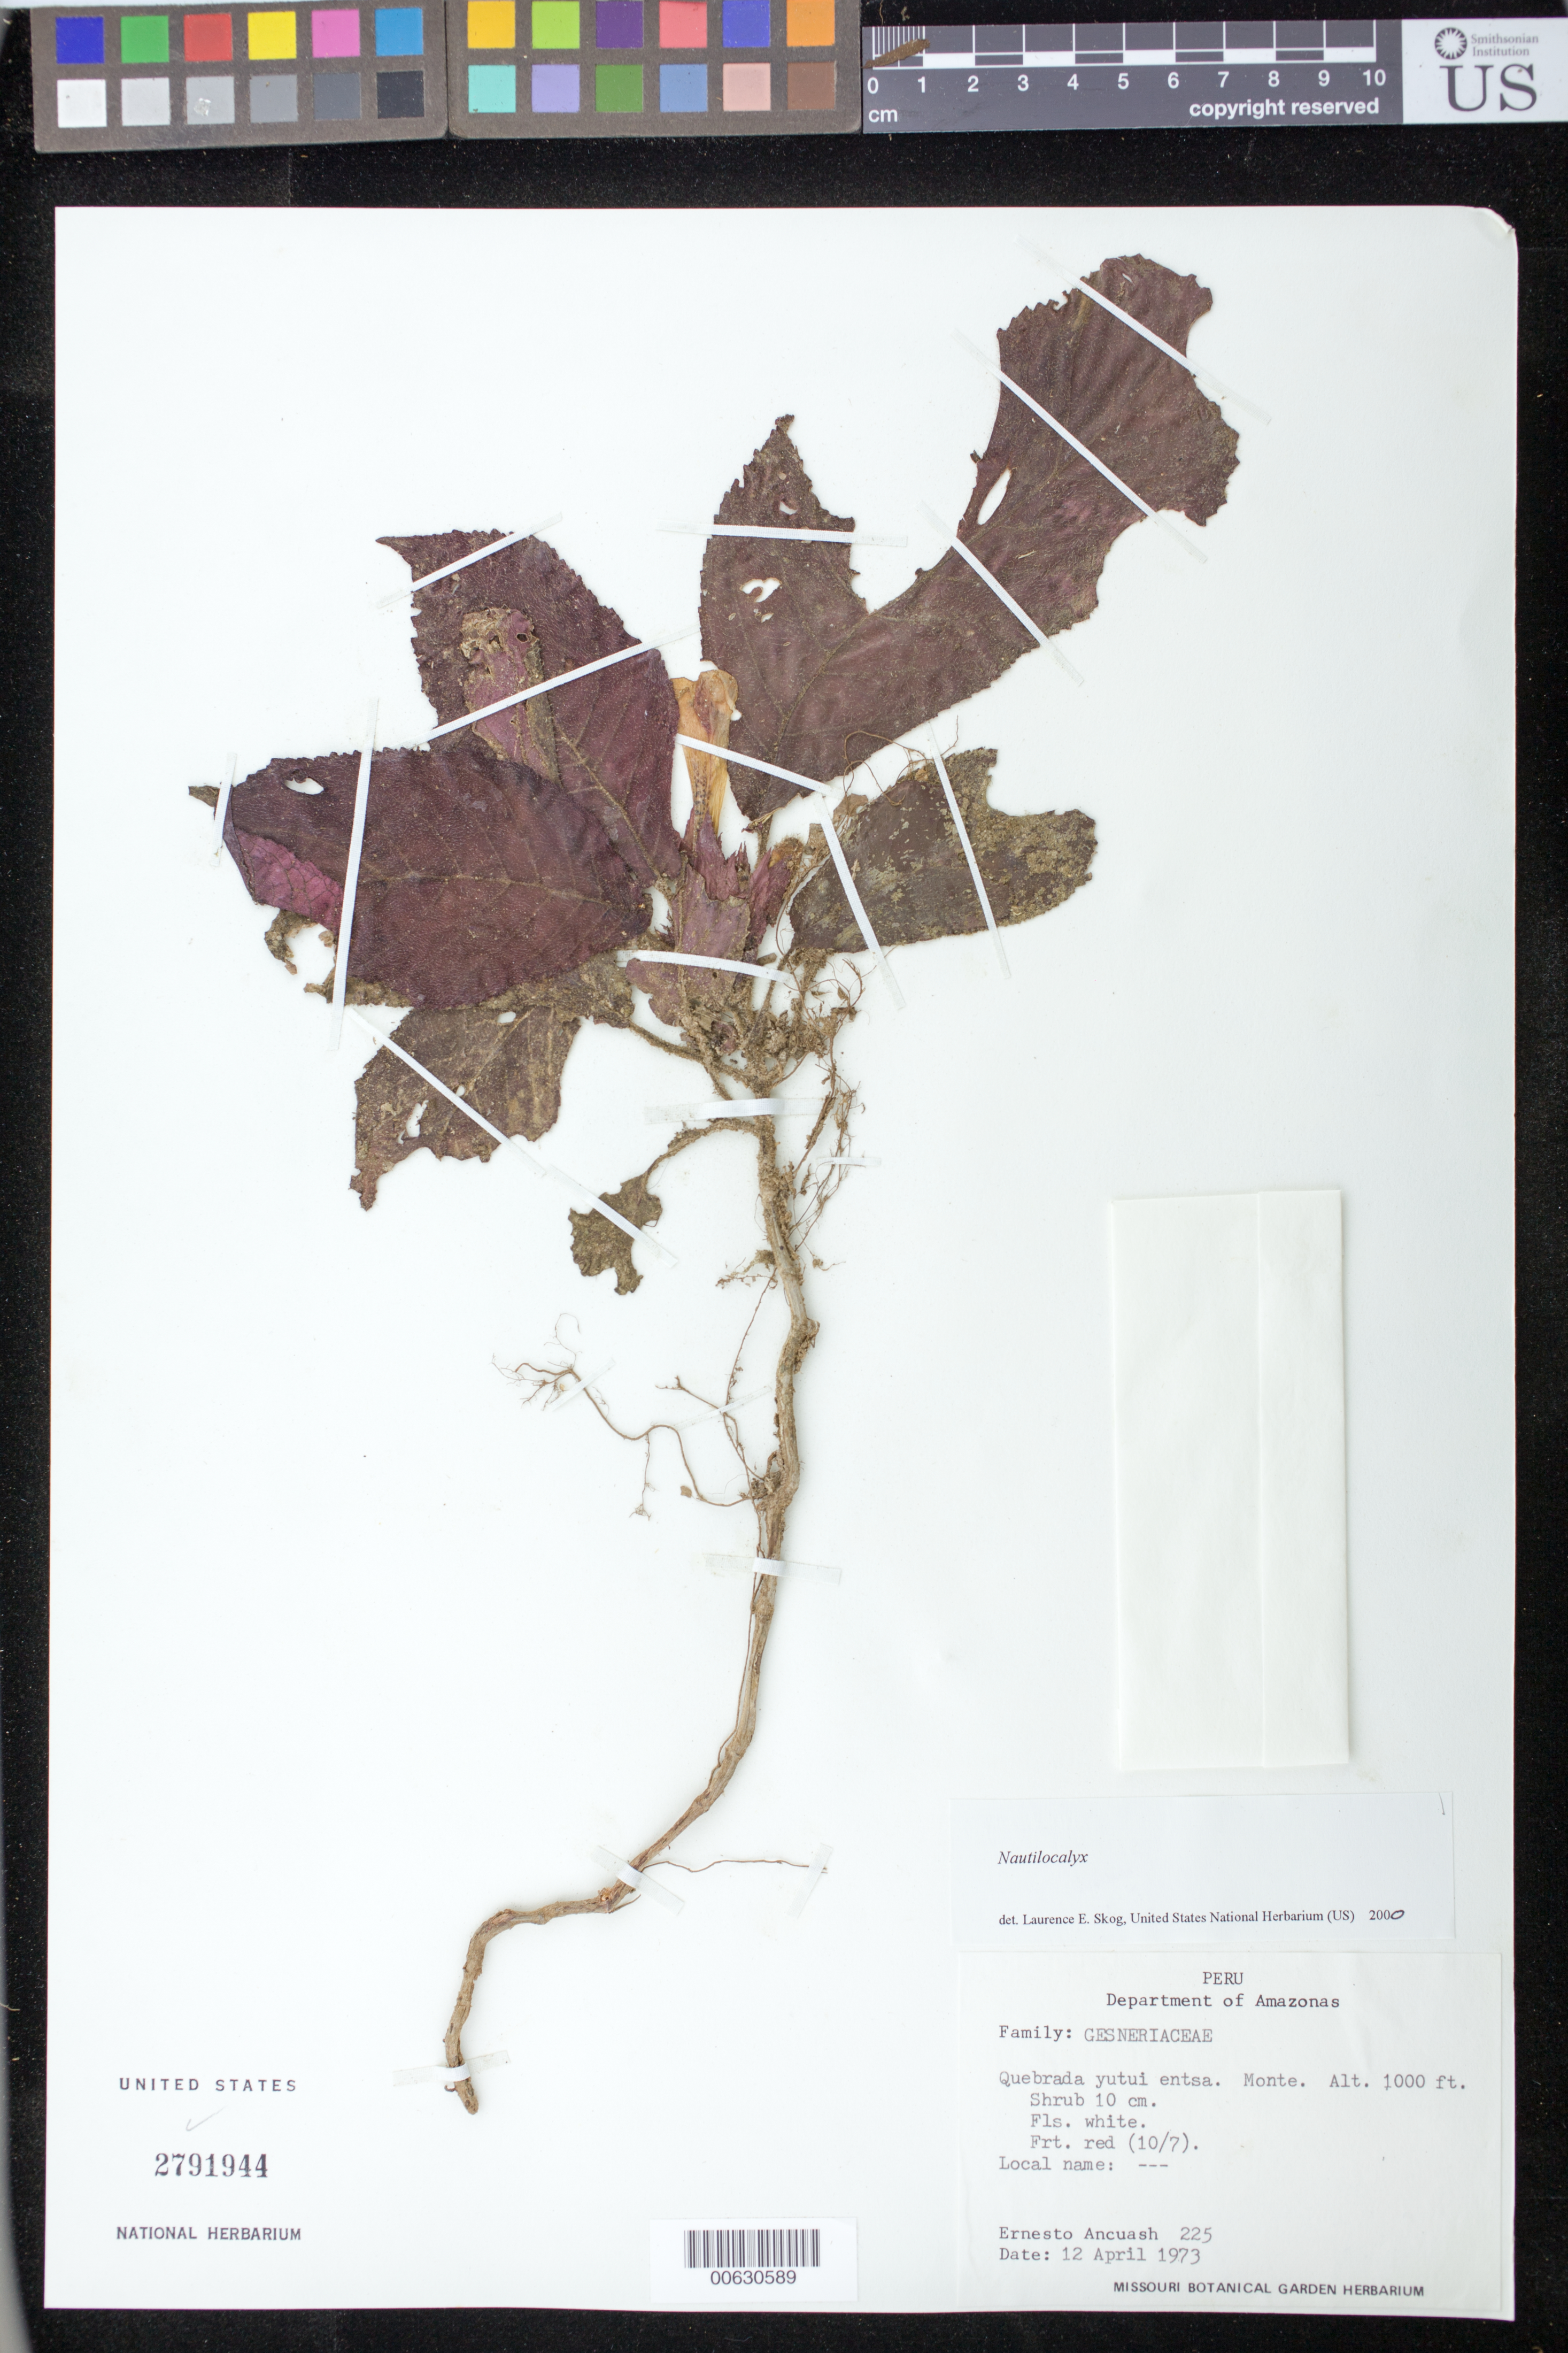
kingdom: Plantae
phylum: Tracheophyta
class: Magnoliopsida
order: Lamiales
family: Gesneriaceae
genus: Nautilocalyx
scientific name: Nautilocalyx sp.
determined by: Skog, Laurence E.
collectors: E. Ancuash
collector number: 225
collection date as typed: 12 Apr 1973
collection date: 1973-04-12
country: Peru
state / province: Amazonas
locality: Quebrada yutui entsa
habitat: Monte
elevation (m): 305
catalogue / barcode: US 2791944